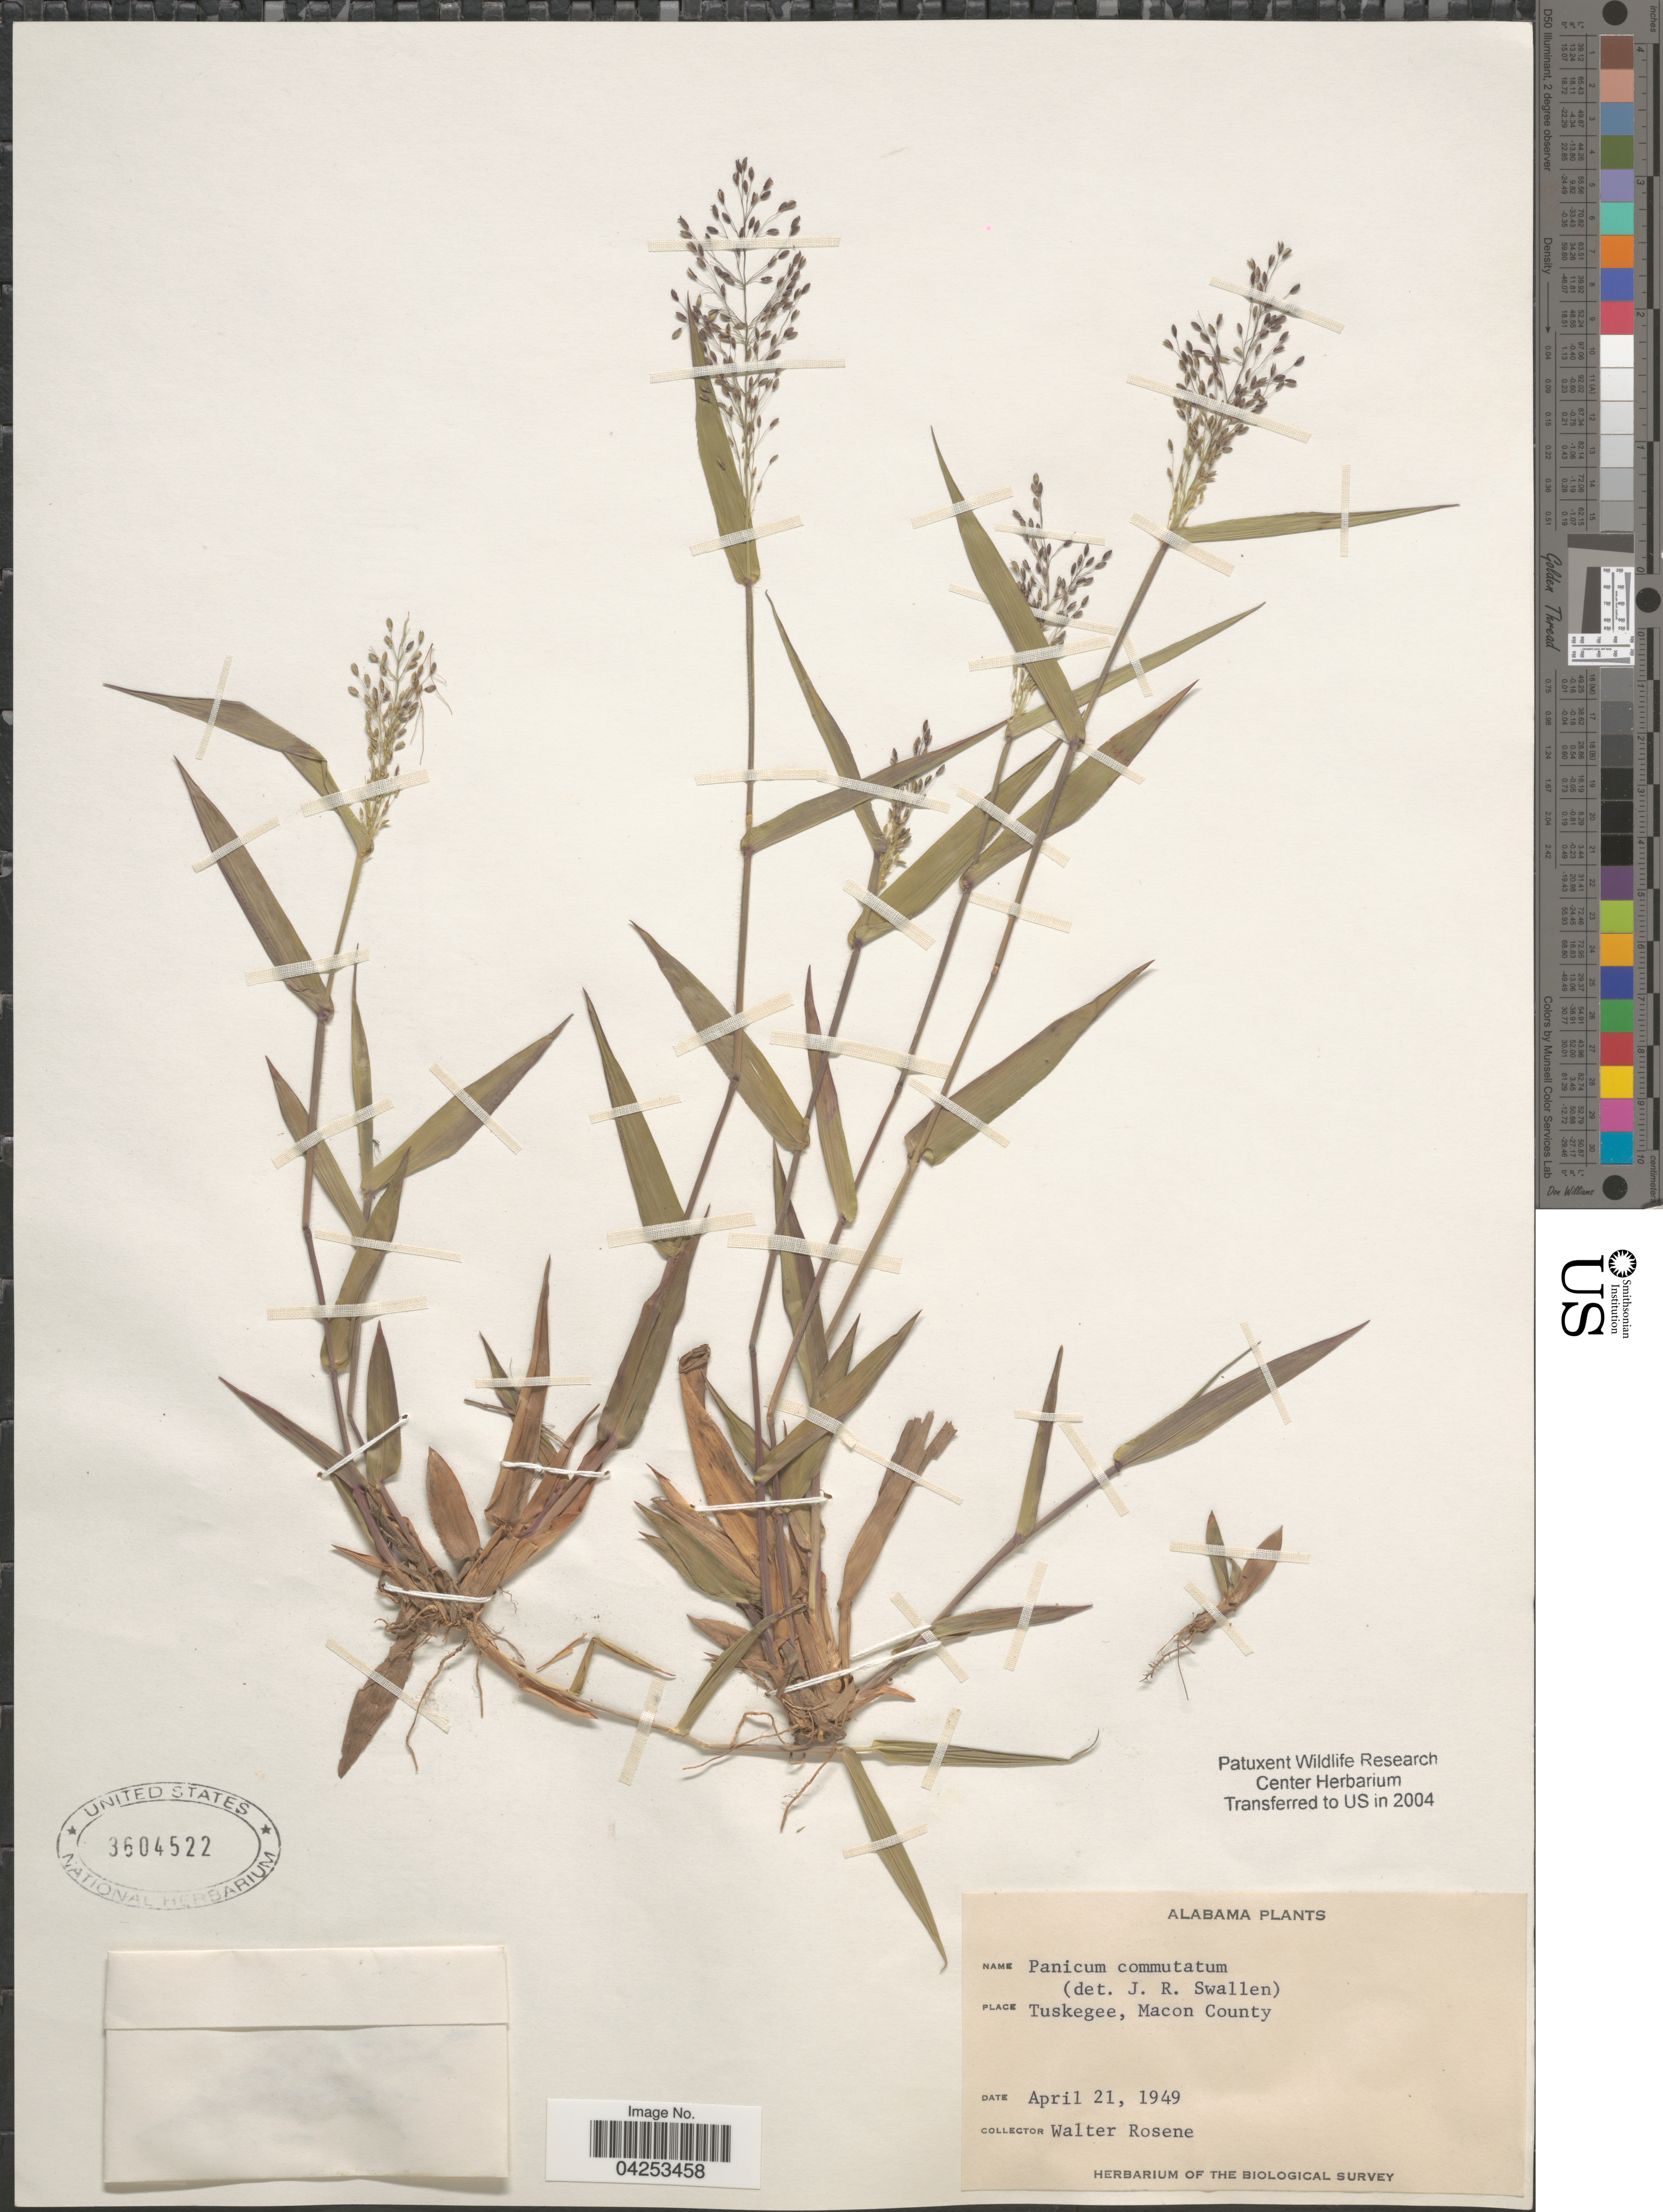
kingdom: Plantae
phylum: Tracheophyta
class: Liliopsida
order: Poales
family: Poaceae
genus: Dichanthelium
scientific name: Dichanthelium commutatum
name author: (Schult.) Gould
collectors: W. Rosene Jr.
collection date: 1949-04-21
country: United States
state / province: Alabama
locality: Tuskegee, Macon County. The Biological Survey.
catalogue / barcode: US 3604522